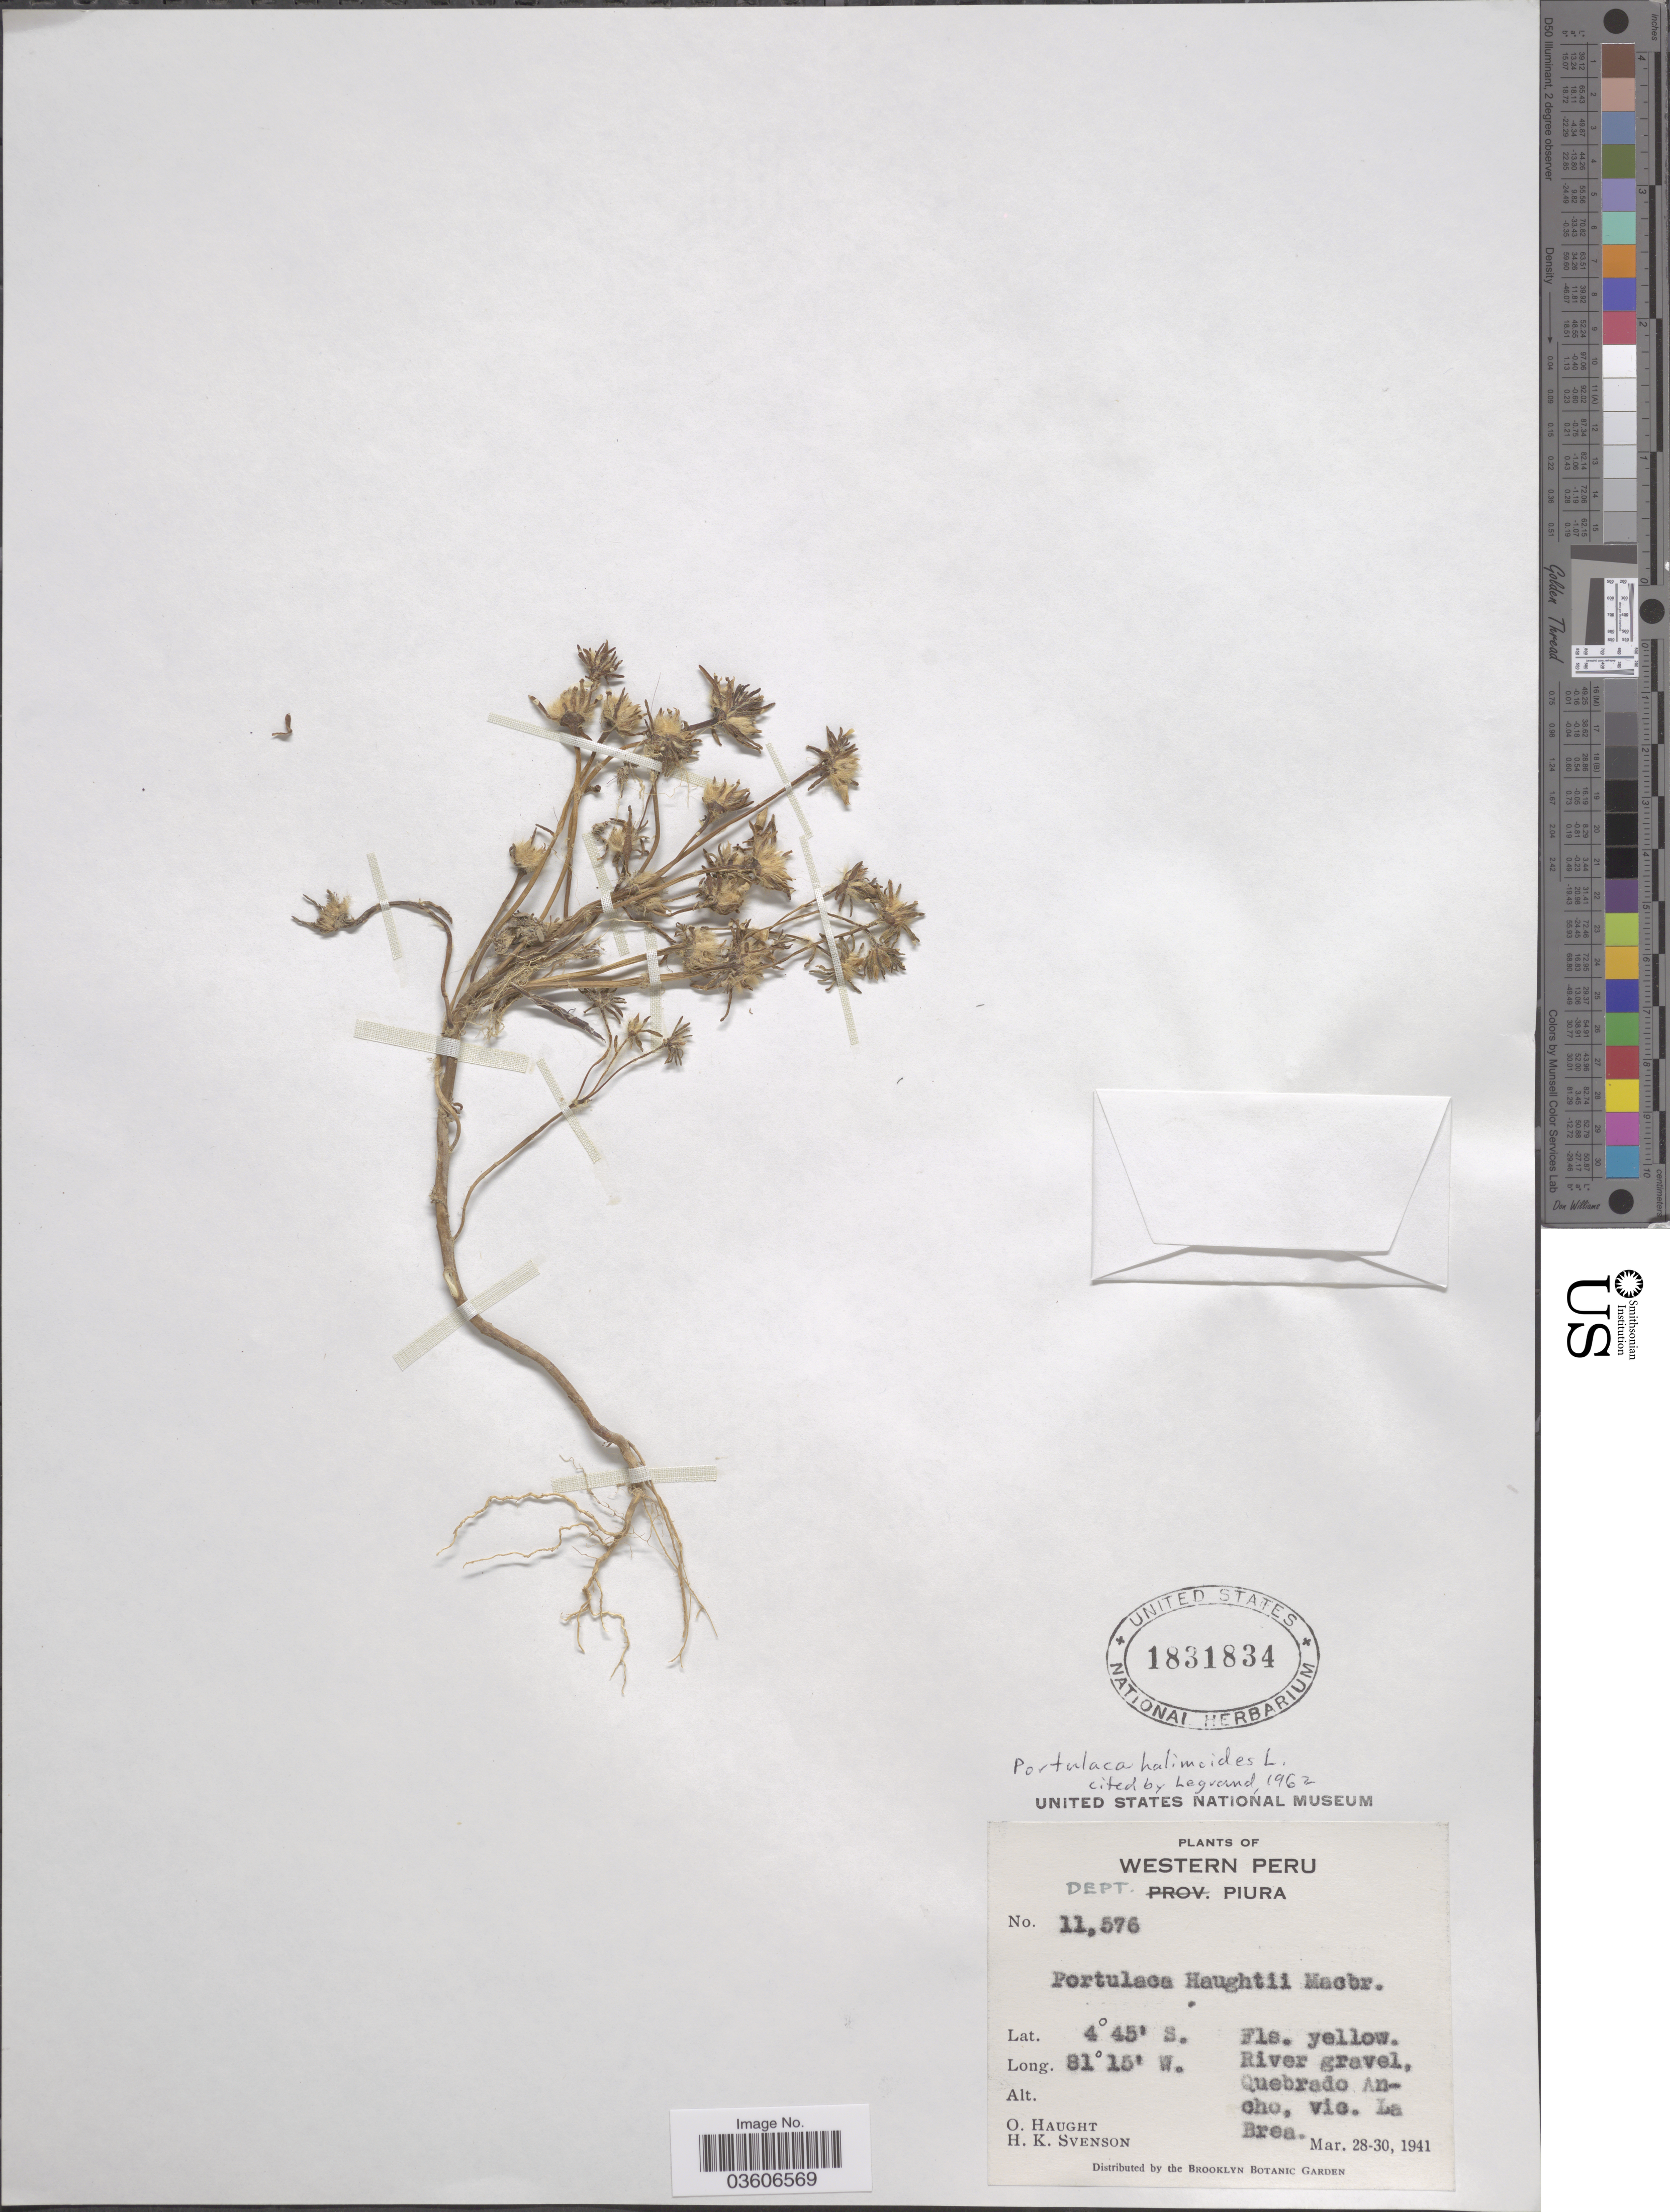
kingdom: Plantae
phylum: Tracheophyta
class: Magnoliopsida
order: Caryophyllales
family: Portulacaceae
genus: Portulaca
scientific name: Portulaca halimoides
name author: L.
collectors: O. Haught & H. K. Svenson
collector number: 11576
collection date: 1941-03-28/1941-03-30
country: Peru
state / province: Piura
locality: Western Peru. Dept. Piura. River gravel, Quebrado Ancho, vic. La Brea.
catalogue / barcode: US 1831834